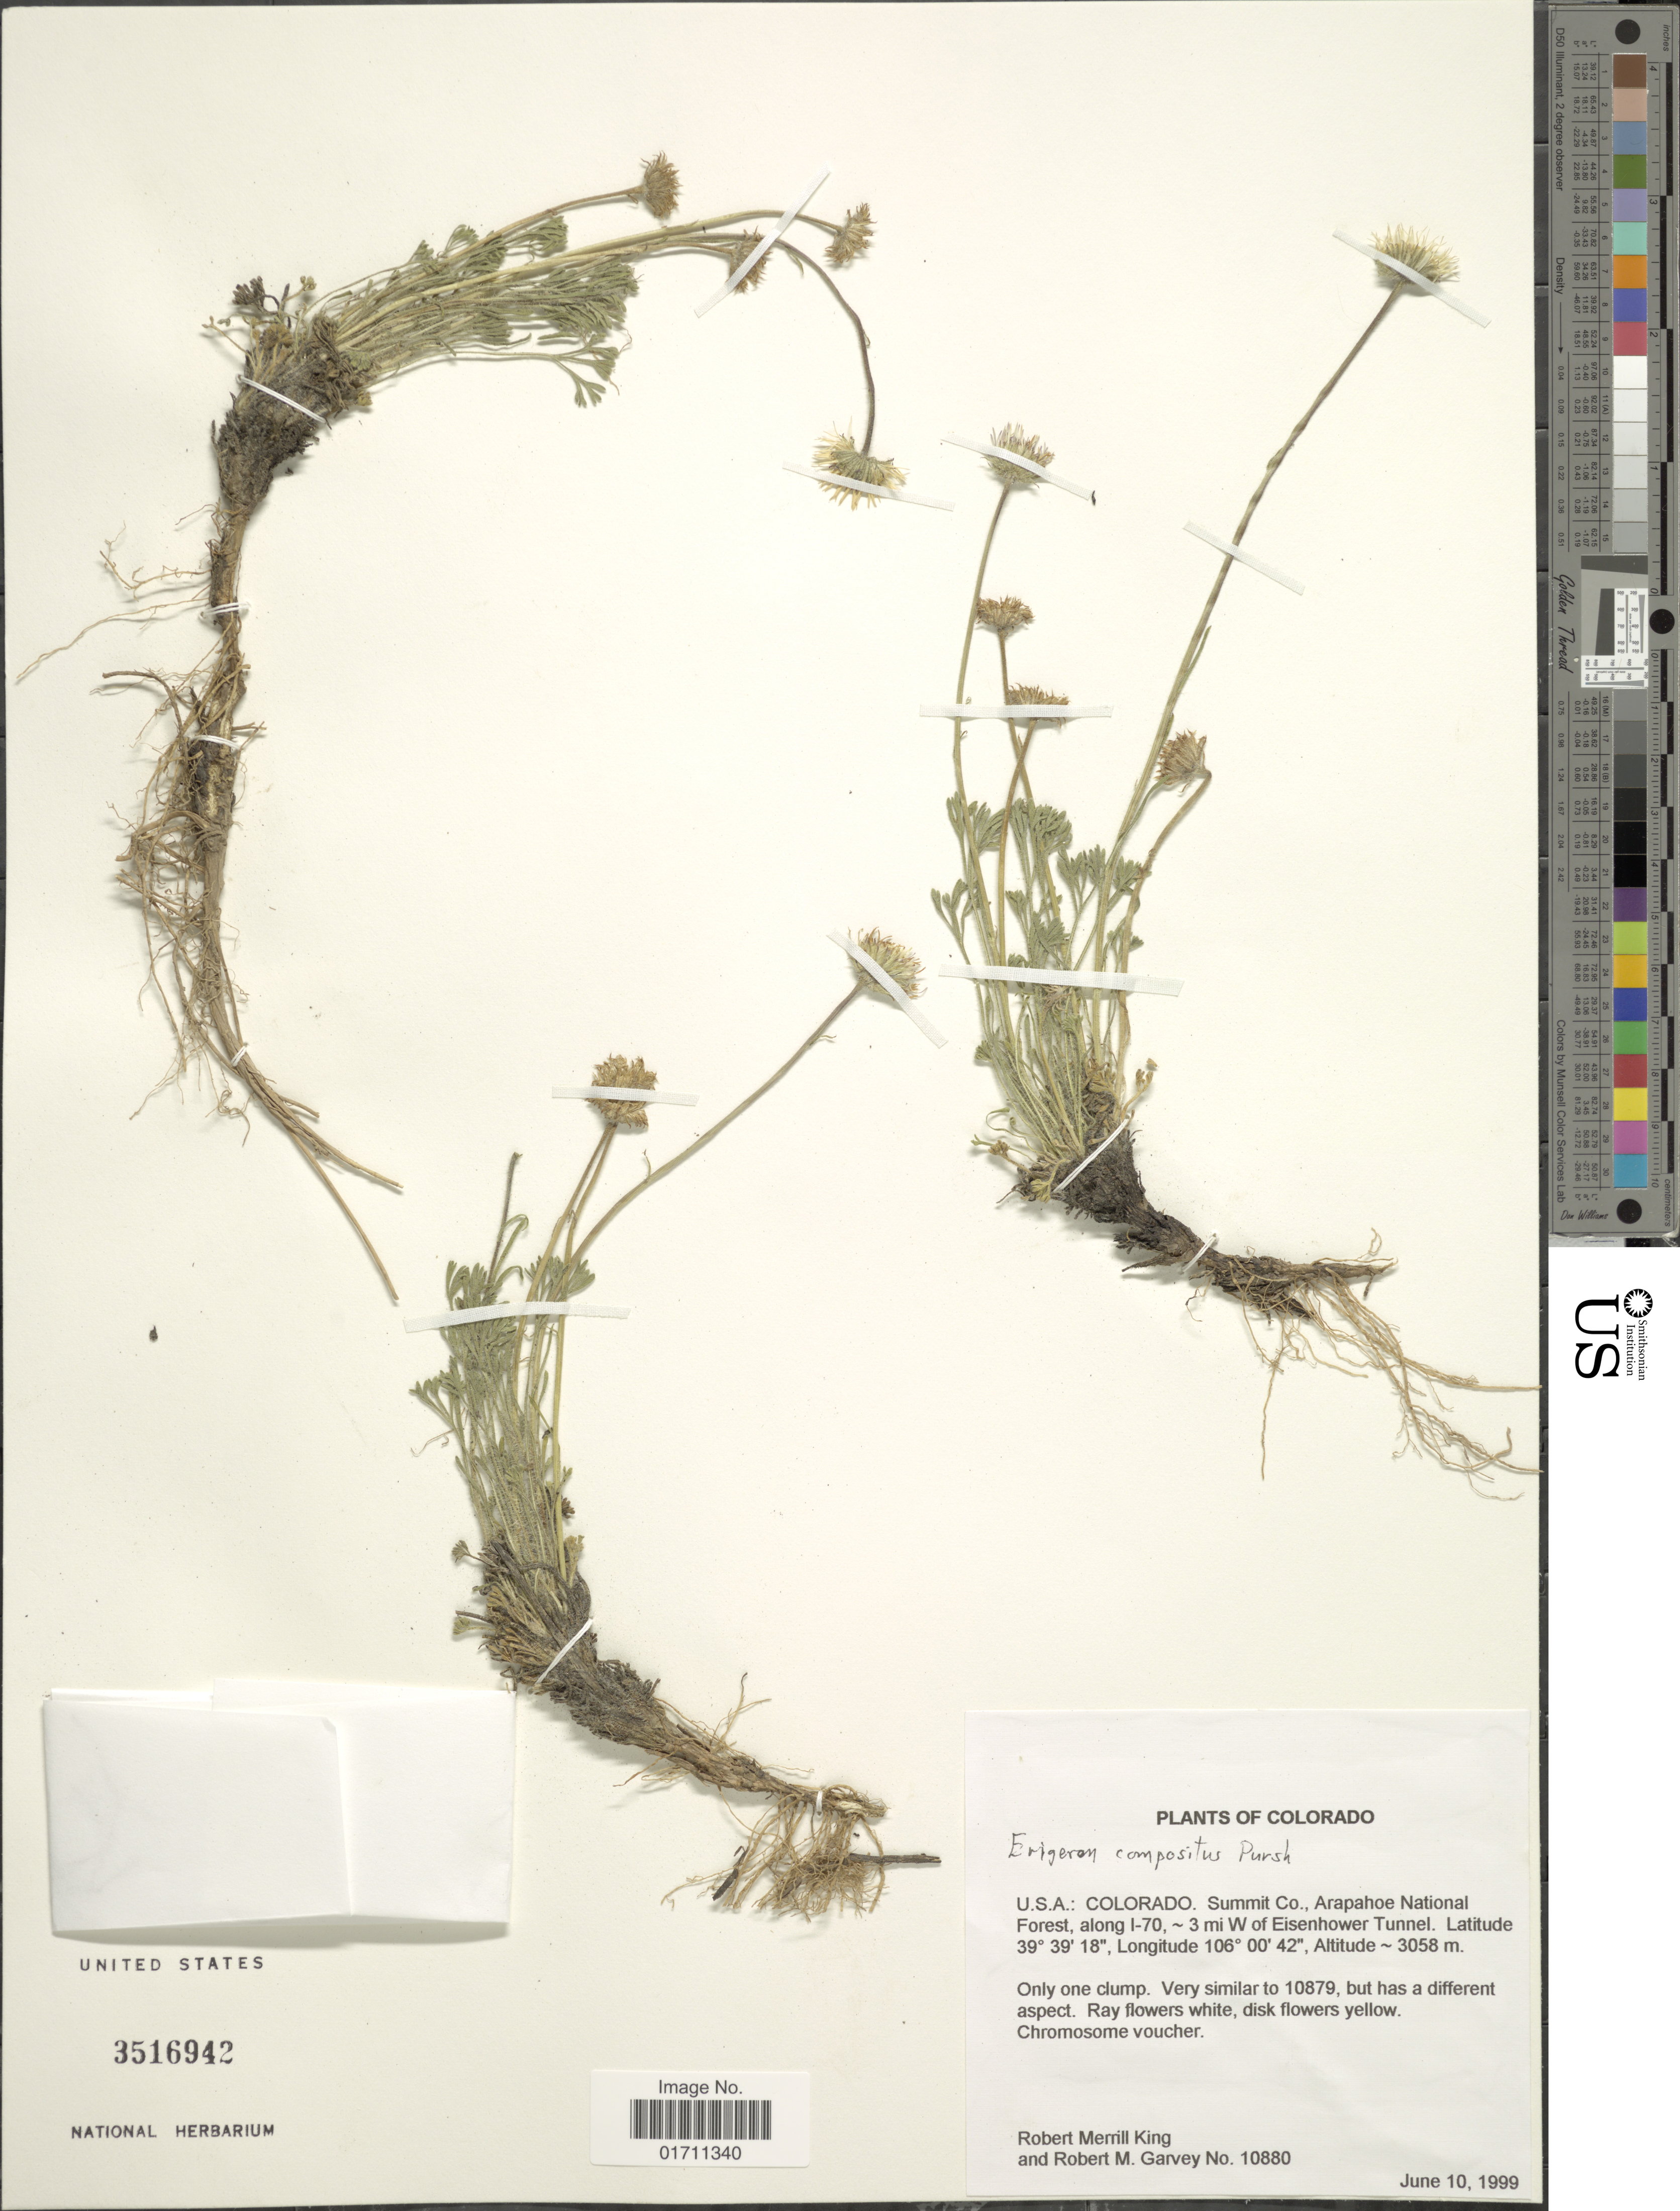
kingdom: Plantae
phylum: Tracheophyta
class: Magnoliopsida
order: Asterales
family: Asteraceae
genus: Erigeron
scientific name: Erigeron compositus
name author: Pursh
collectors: R. M. King & R. Garvey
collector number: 10880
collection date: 1999-06-10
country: United States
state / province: Colorado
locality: Colorado. Summit Ci., Arapahoe National Forest, along 1-70, 3 mi W of Eisenhower Tunnel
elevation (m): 3058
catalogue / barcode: US 3516942